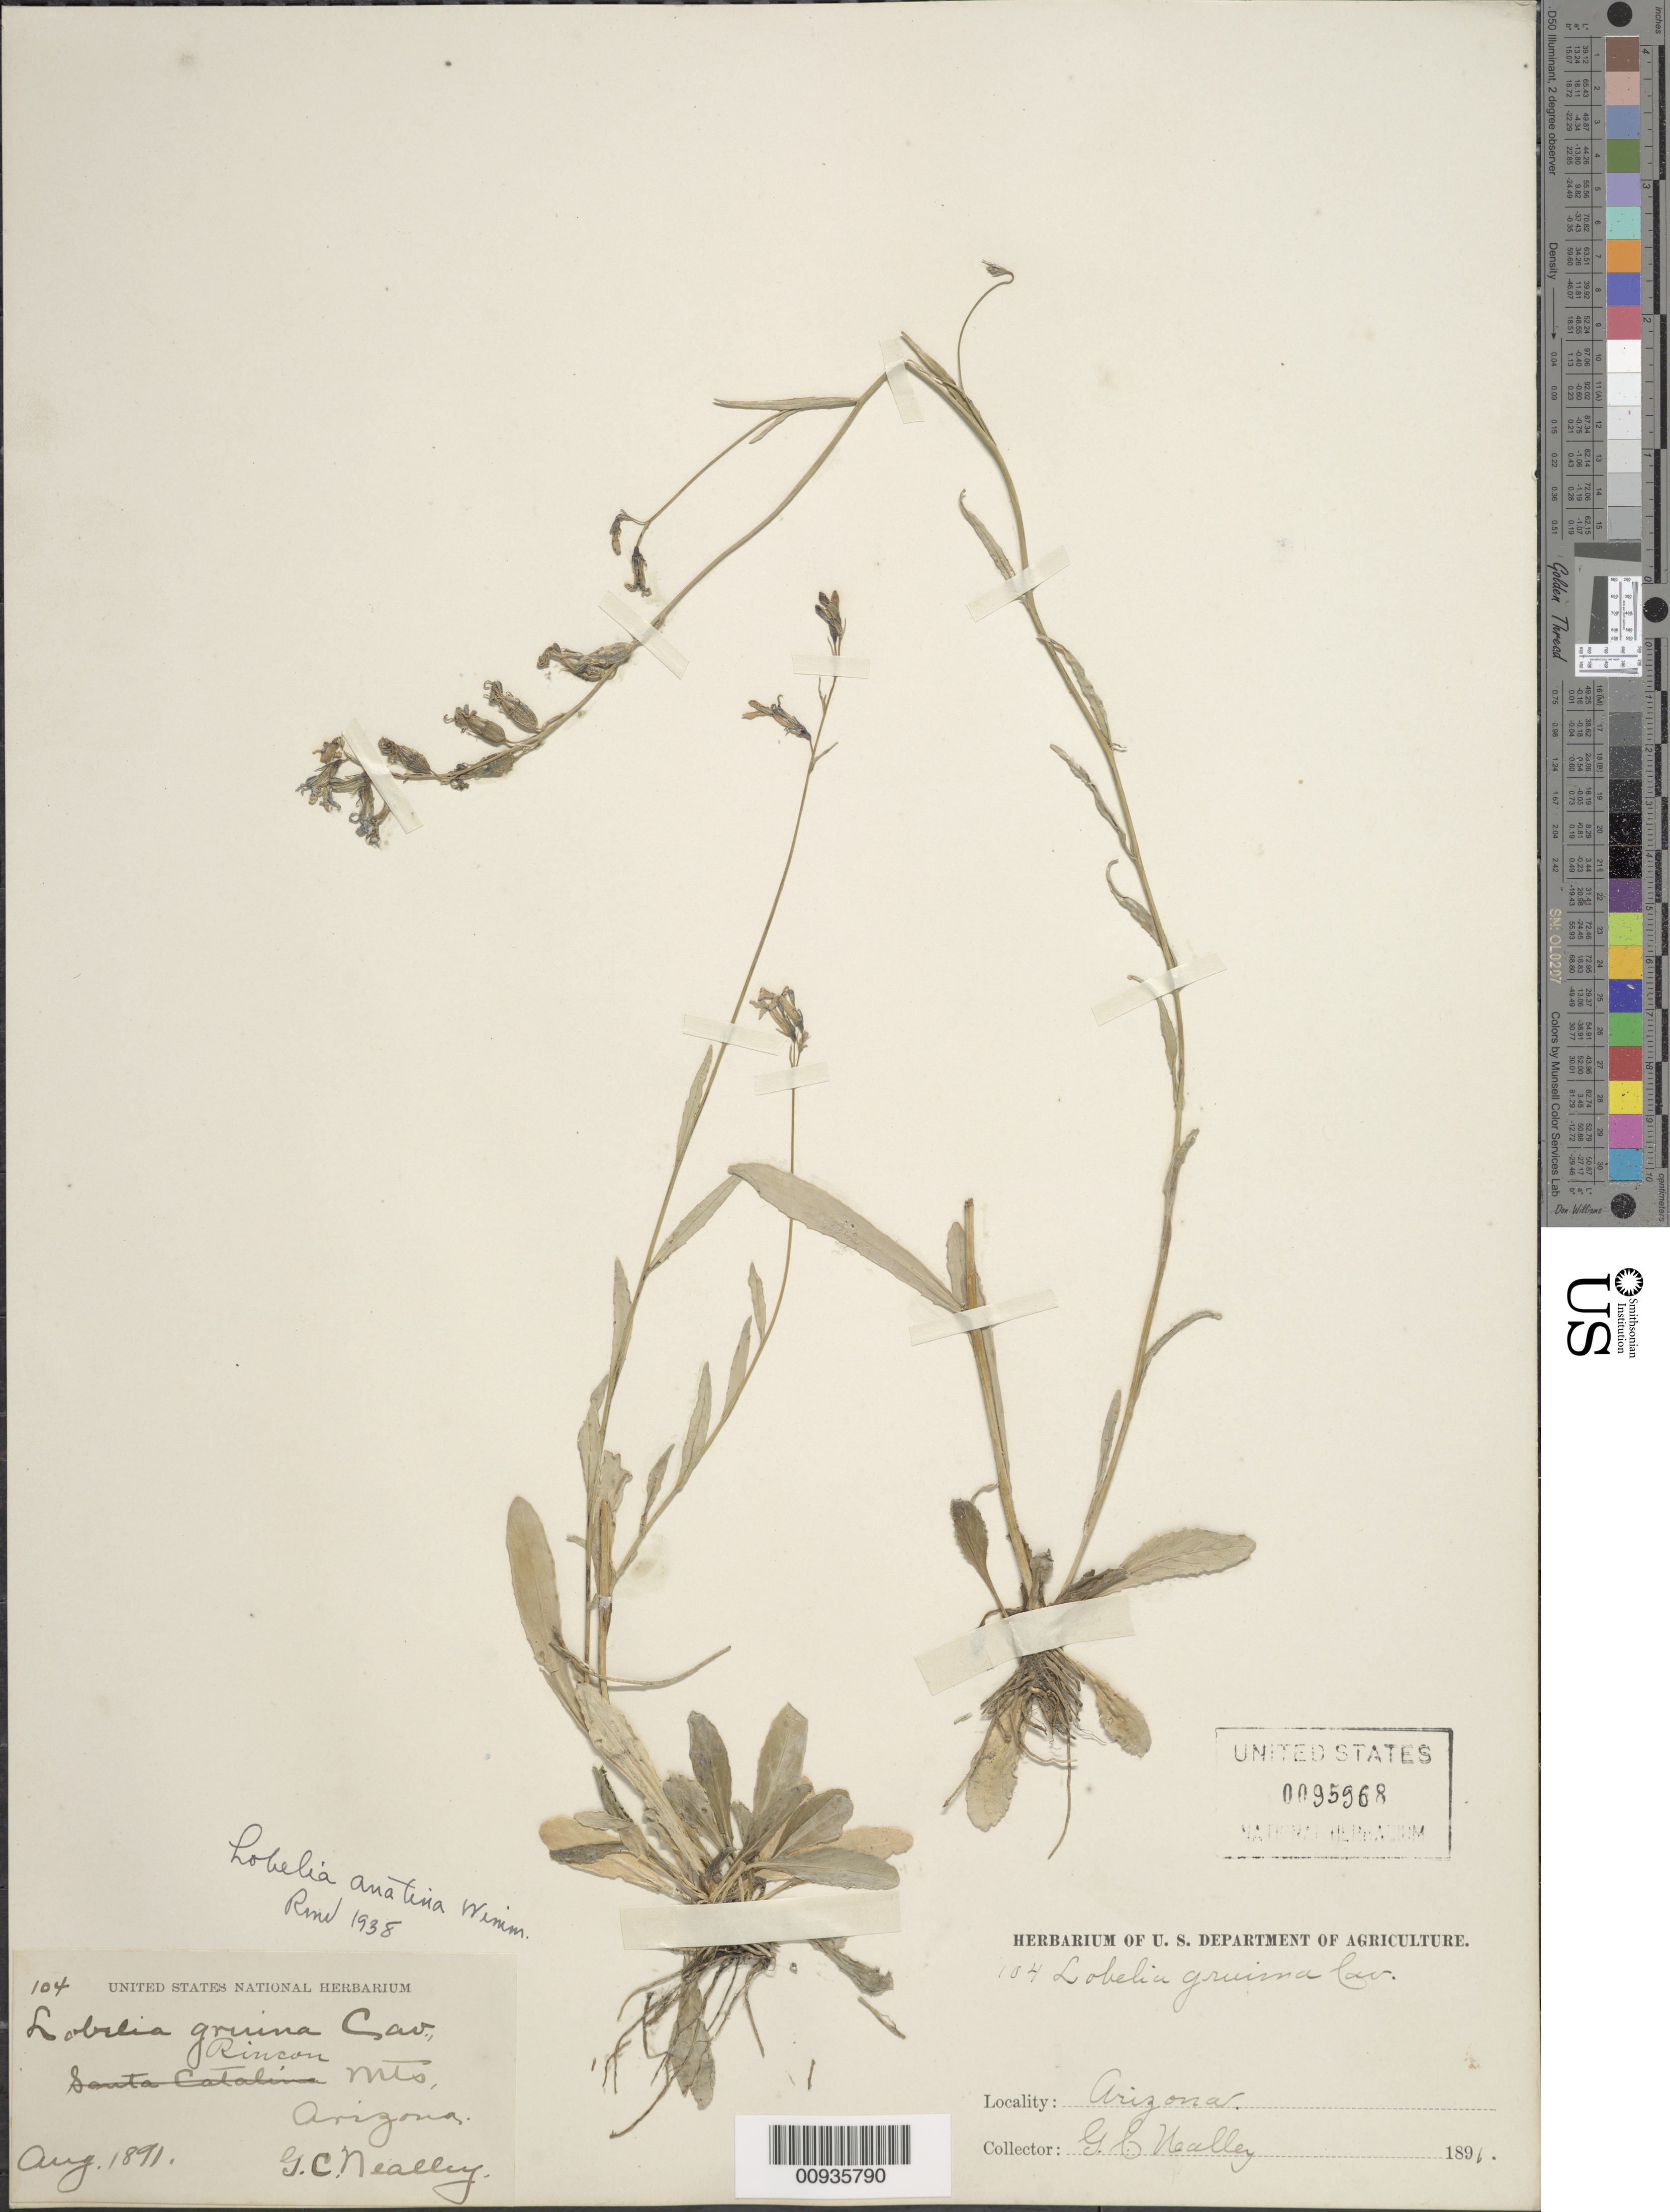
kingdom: Plantae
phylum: Tracheophyta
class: Magnoliopsida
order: Asterales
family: Campanulaceae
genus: Lobelia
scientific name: Lobelia anatina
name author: E. Wimm.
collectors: G. C. Nealley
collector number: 104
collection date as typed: Aug 1891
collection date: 1891-08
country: United States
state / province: Arizona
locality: Rincon Mountains.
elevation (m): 2286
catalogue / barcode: US 95968